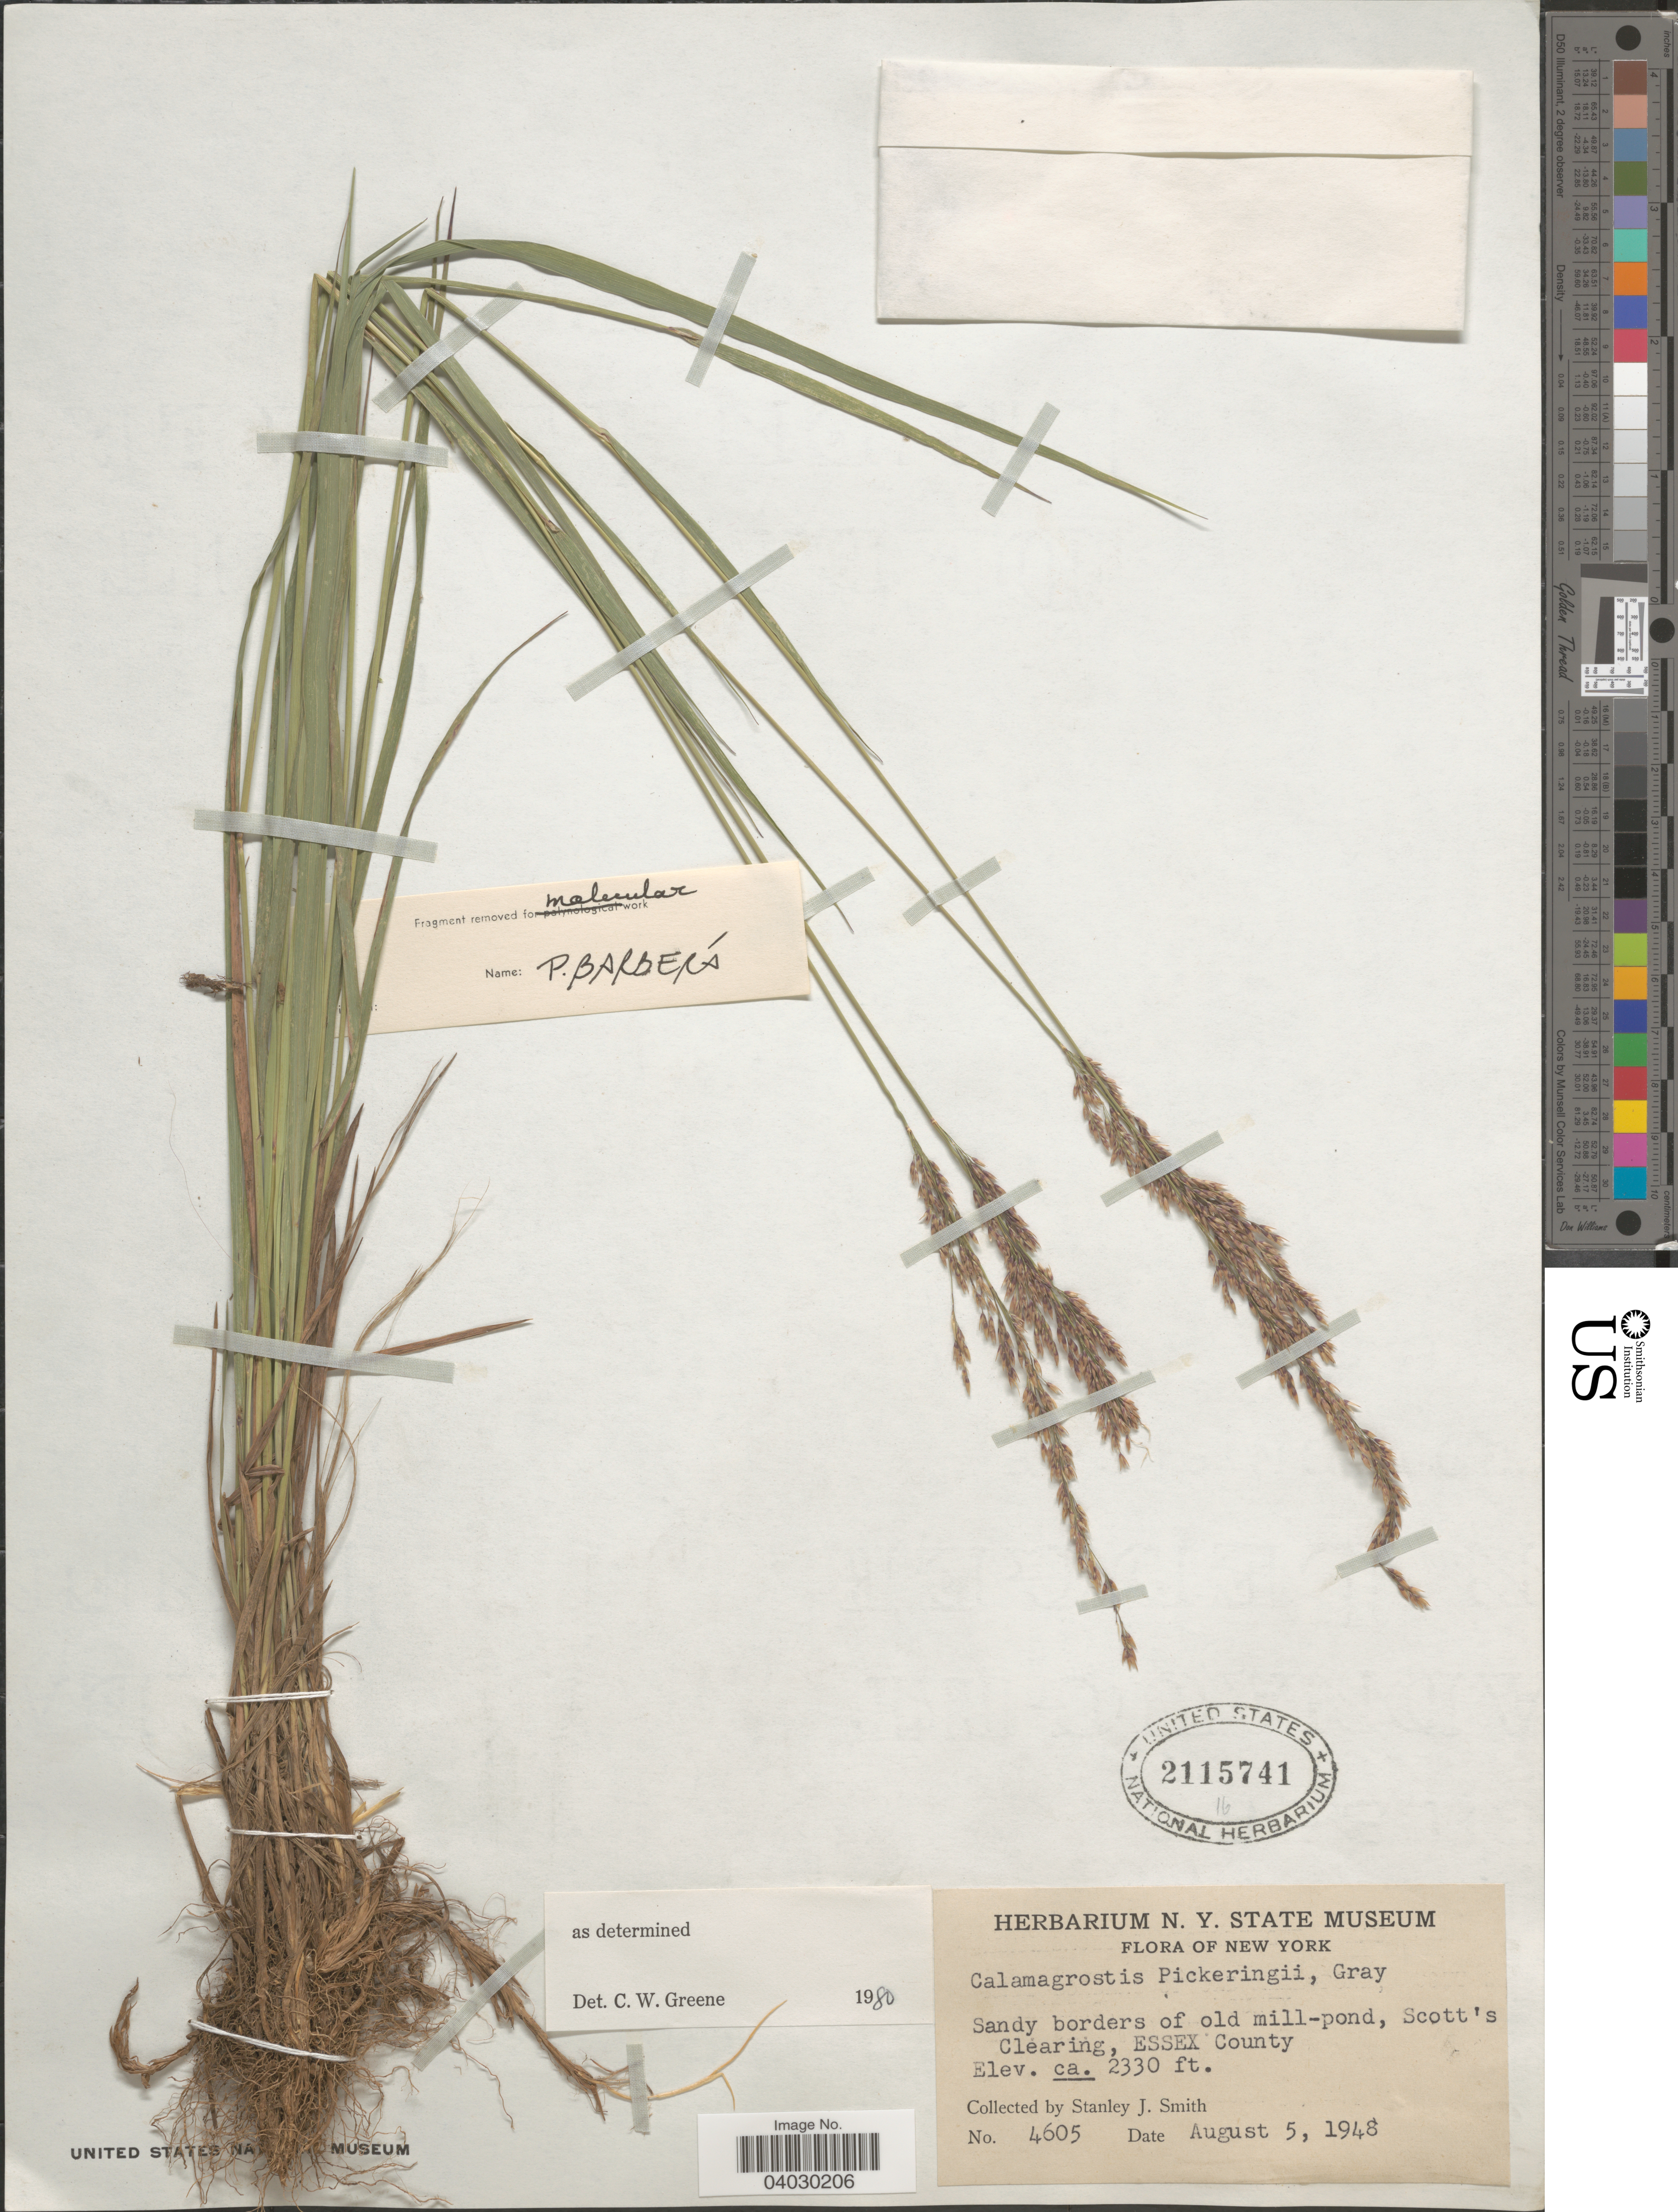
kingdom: Plantae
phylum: Tracheophyta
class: Liliopsida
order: Poales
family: Poaceae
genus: Calamagrostis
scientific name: Calamagrostis pickeringii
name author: A. Gray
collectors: S. Smith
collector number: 4605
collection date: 1948-08-05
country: United States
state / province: New York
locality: Sandy borders of old mill-pond, Scott's Clearing, Essex County.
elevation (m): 710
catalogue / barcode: US 2115741